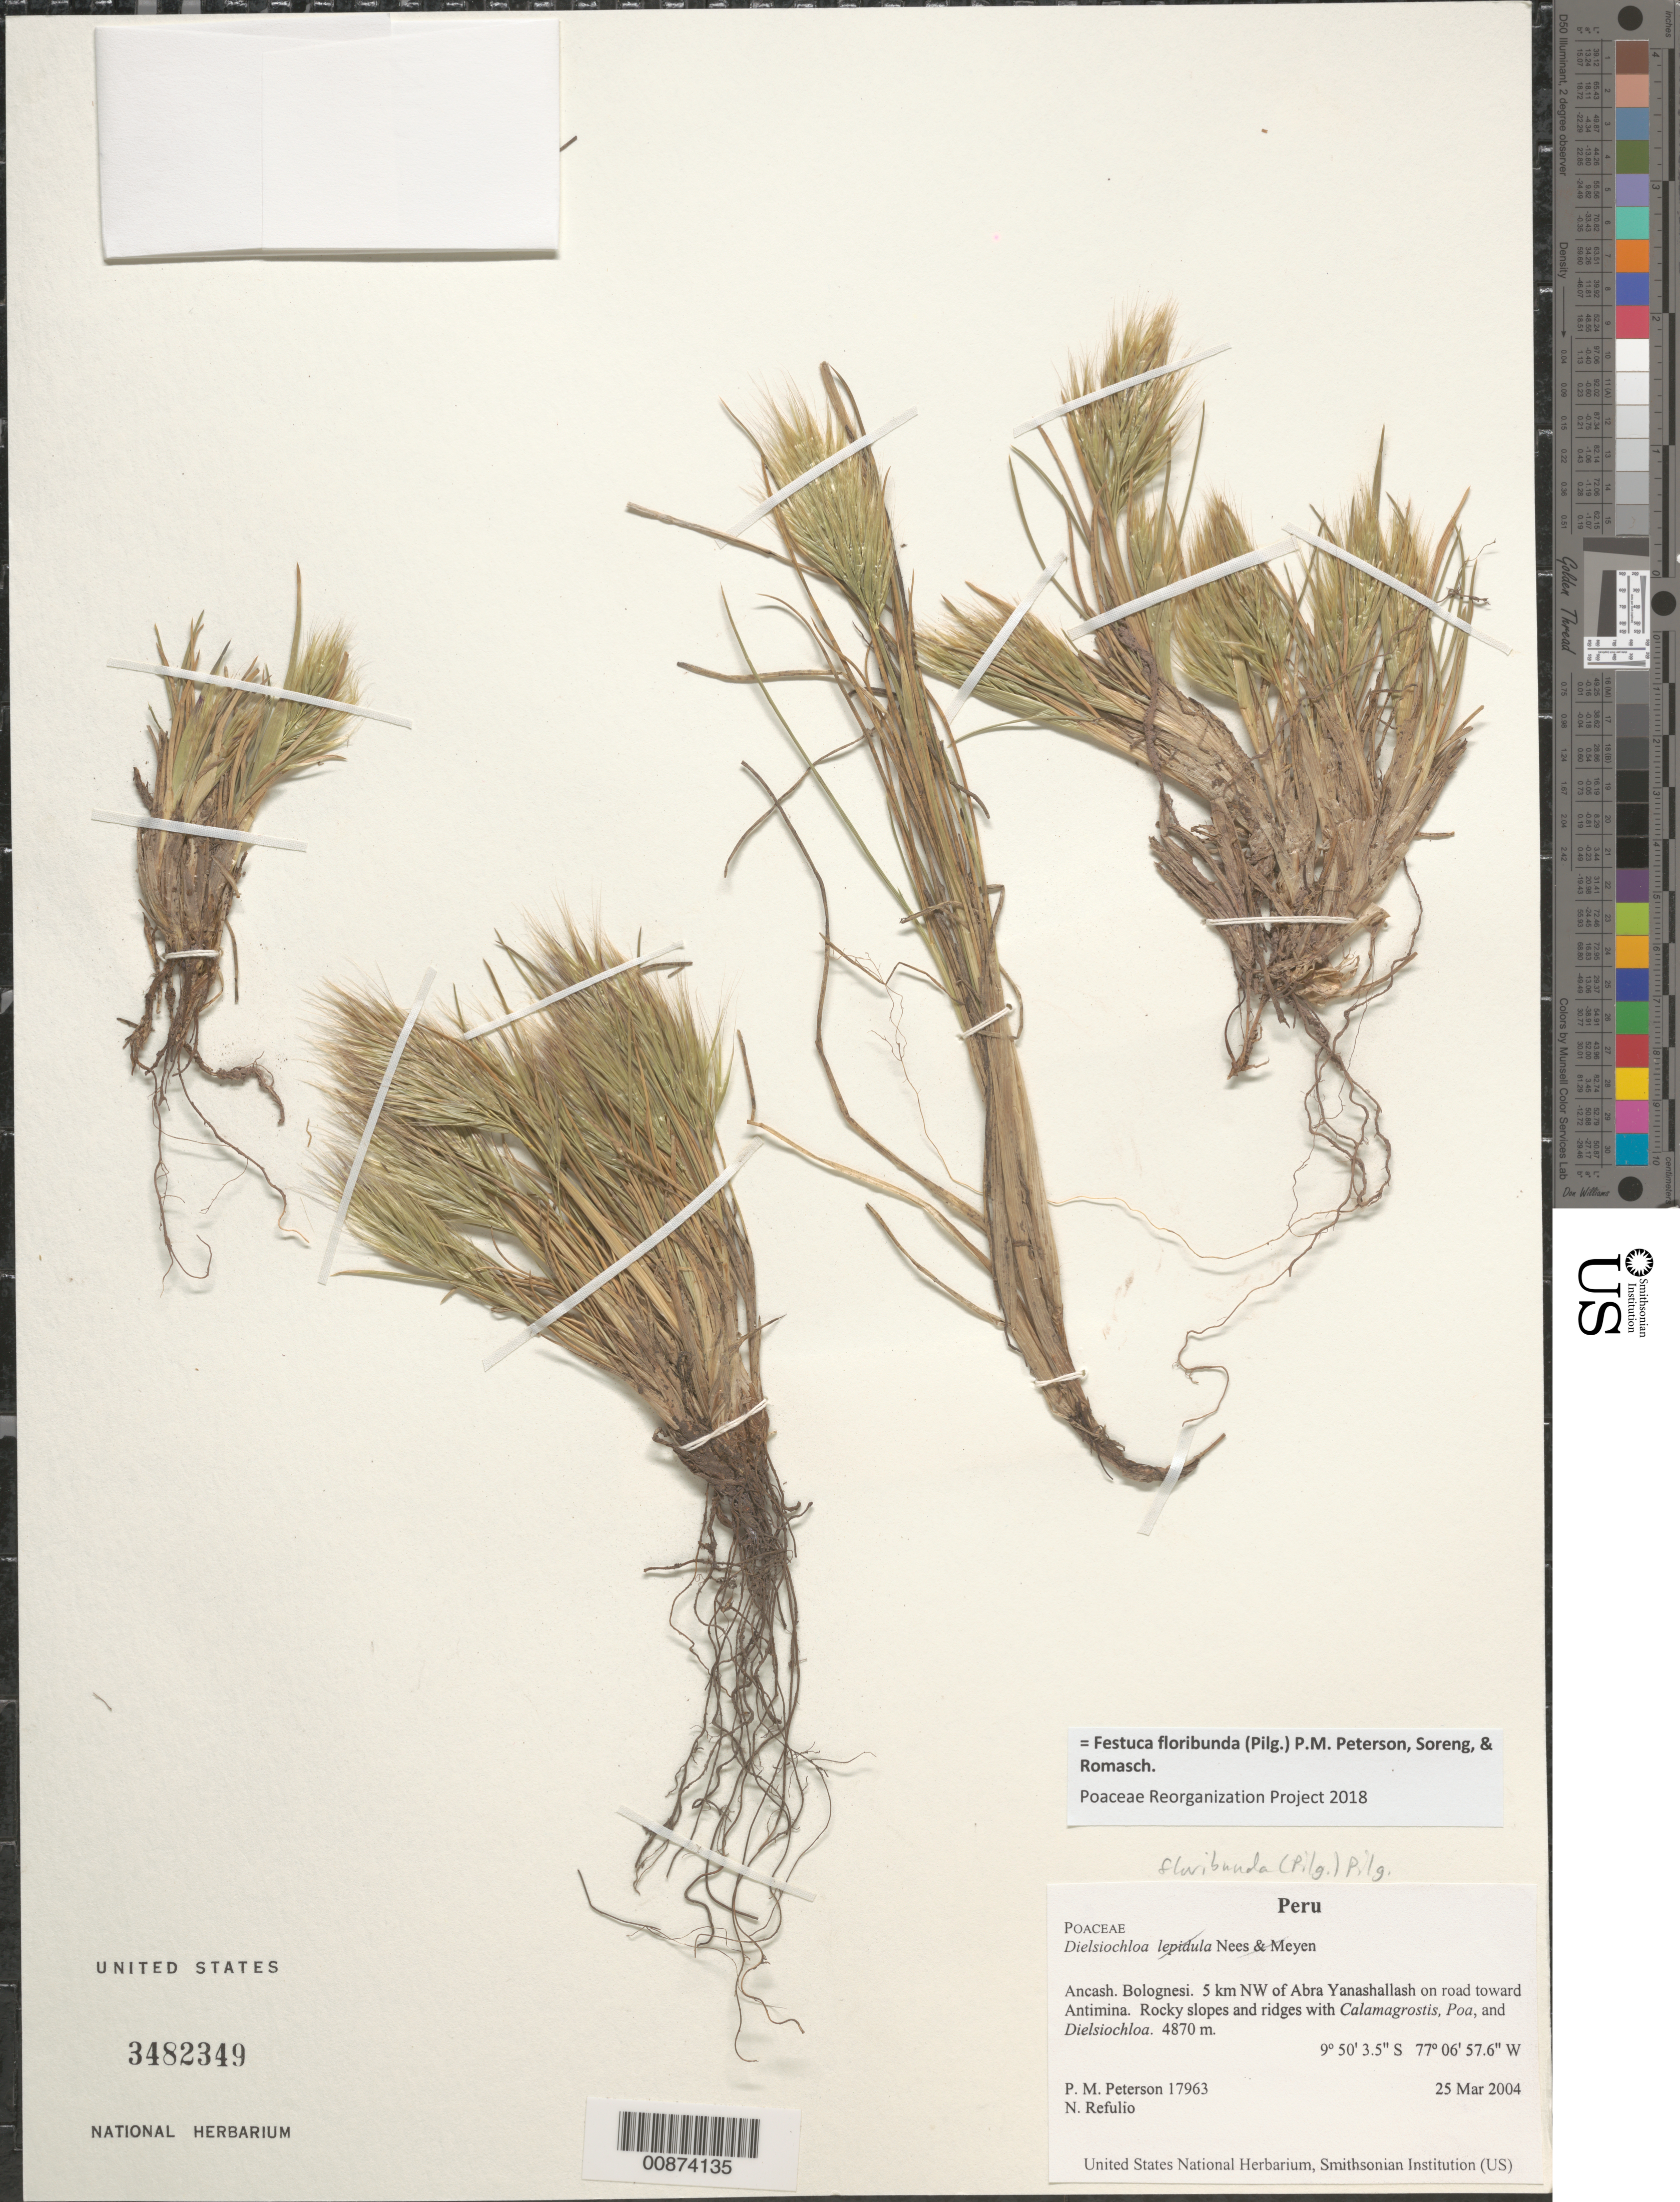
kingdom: Plantae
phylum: Tracheophyta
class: Liliopsida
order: Poales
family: Poaceae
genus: Festuca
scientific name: Festuca floribunda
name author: (Pilg.) P.M. Peterson et al.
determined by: Poaceae Reorganization Project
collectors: P. M. Peterson & N. Refulio-Rodríguez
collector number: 17963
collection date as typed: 25 Mar 2004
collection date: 2004-03-25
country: Peru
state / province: Ancash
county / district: Bolognesi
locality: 5 km NW of Abra Yanashallash on road toward Antimina. Rocky slopes and ridges with Calamagrostis, Poa, and Dielsiochloa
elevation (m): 4870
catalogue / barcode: US 3482349